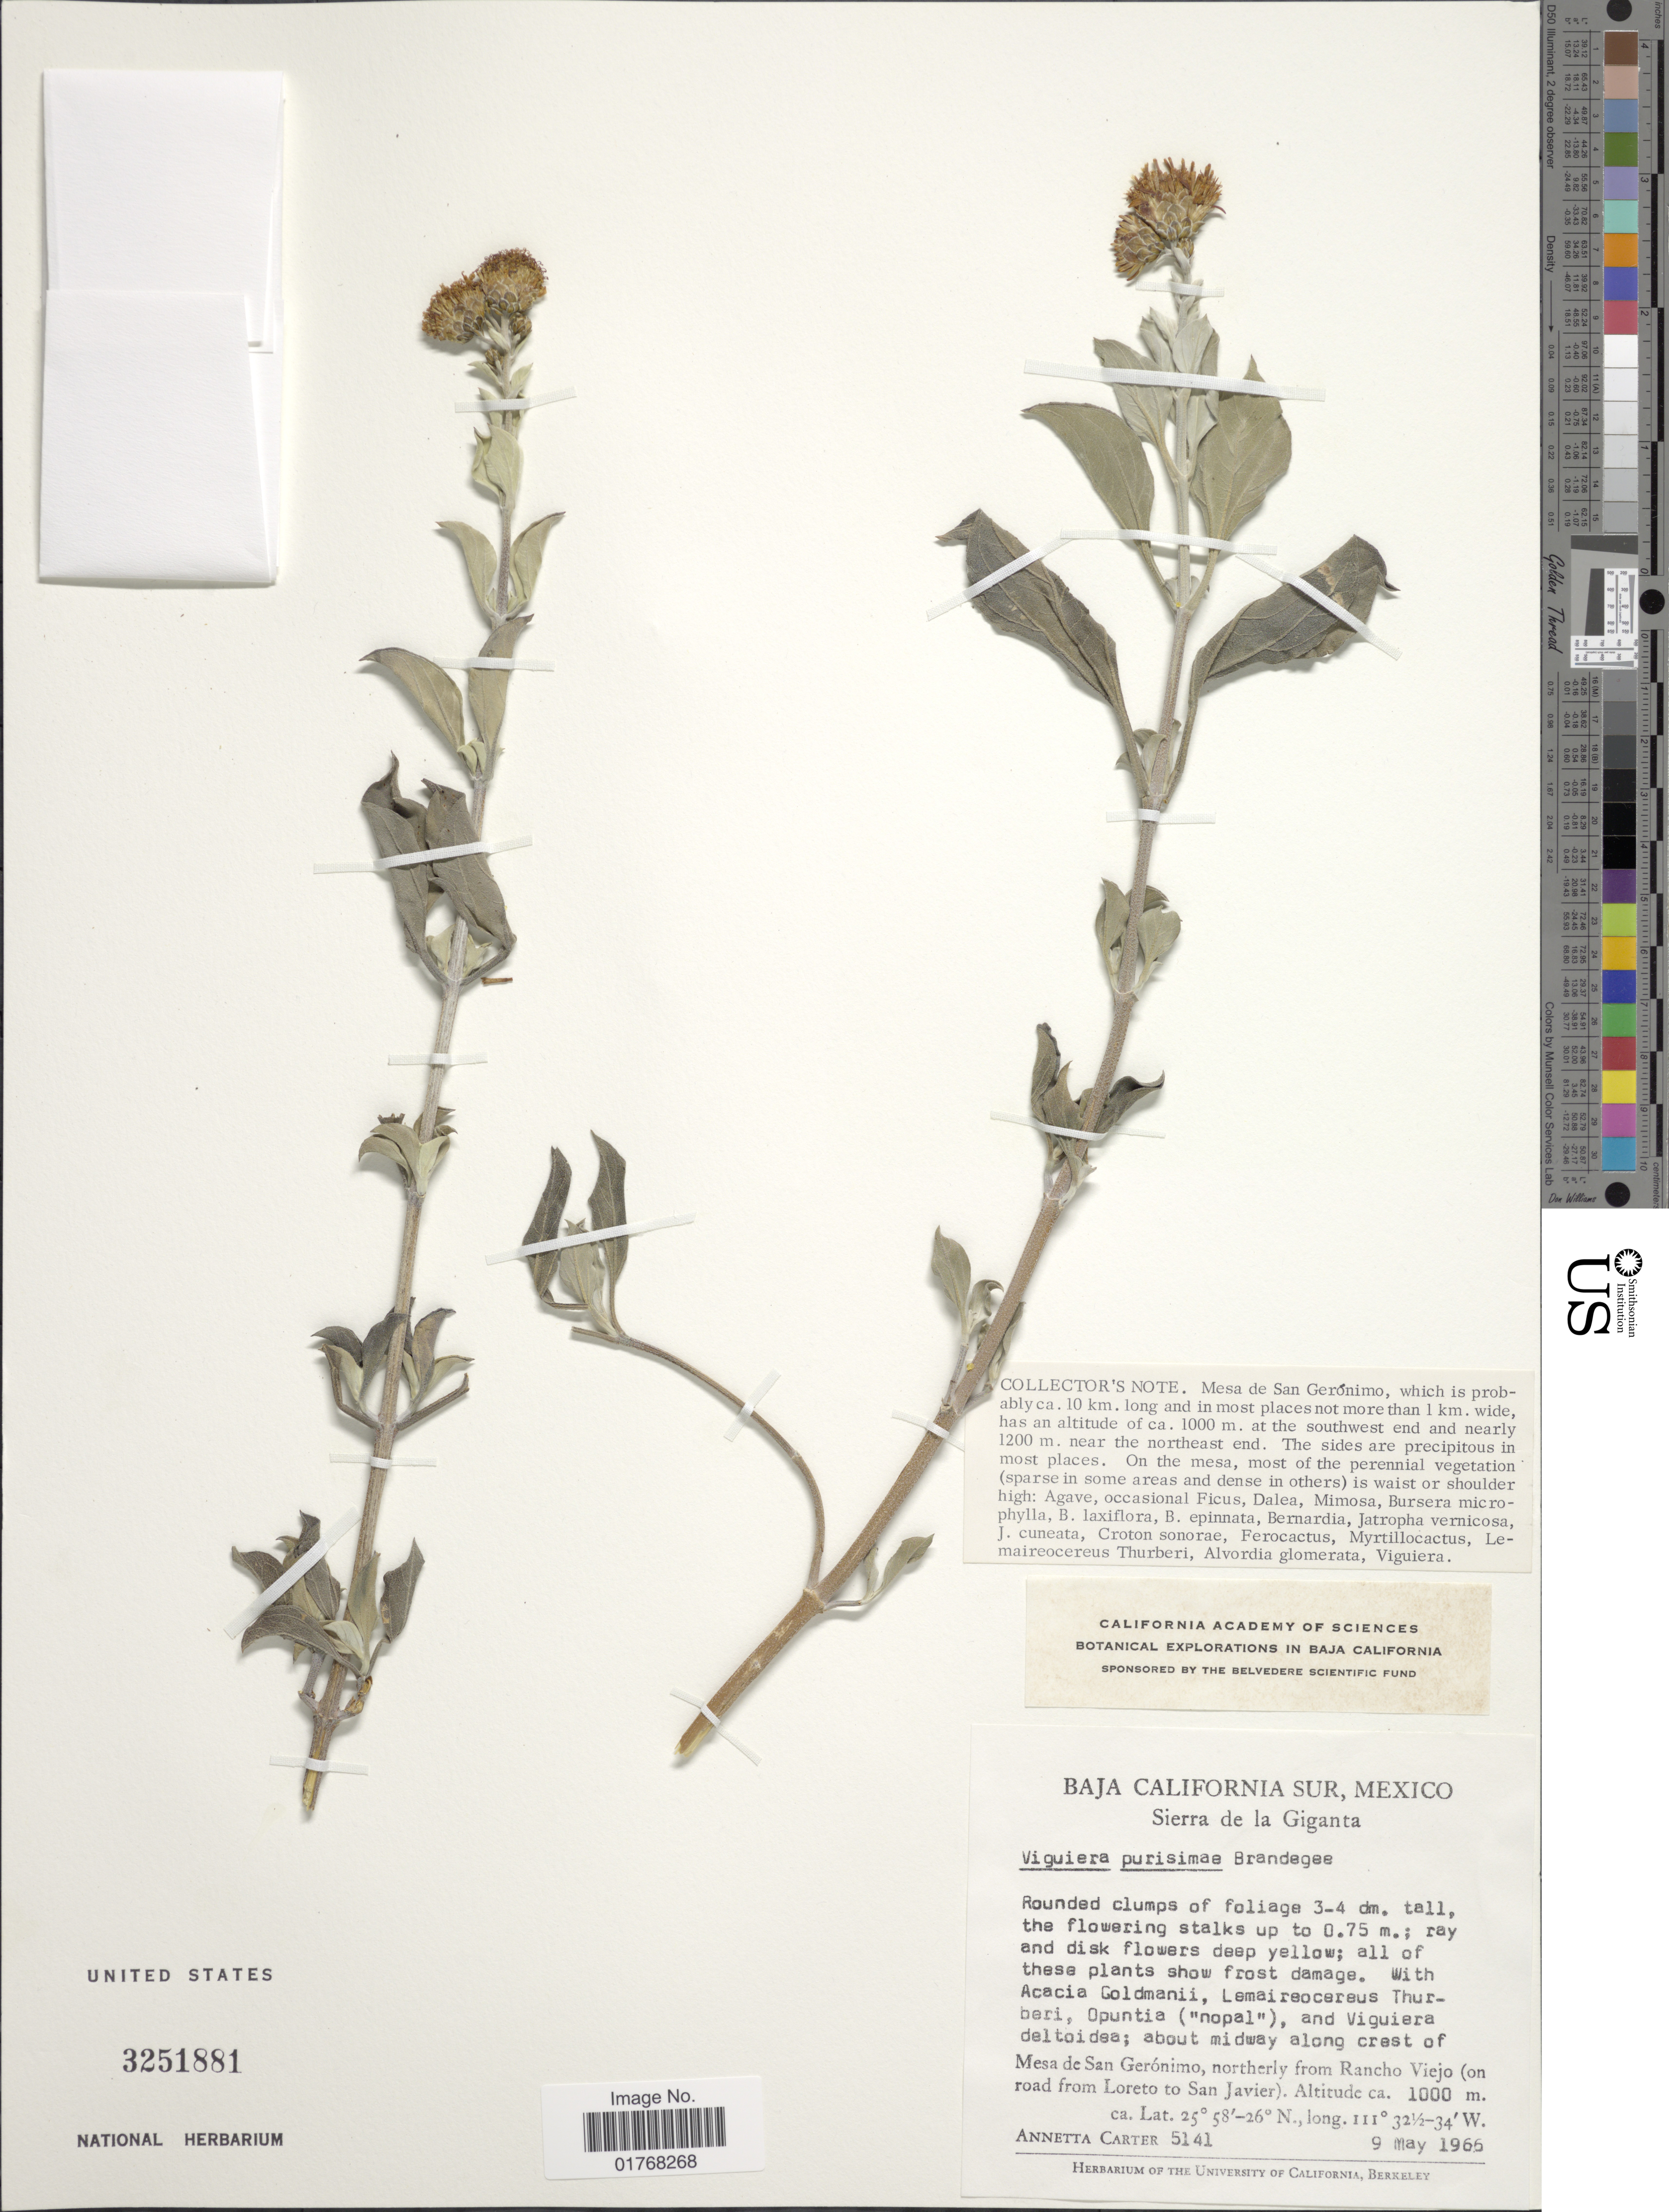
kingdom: Plantae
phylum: Tracheophyta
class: Magnoliopsida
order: Asterales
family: Asteraceae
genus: Viguiera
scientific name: Viguiera purisimae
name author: Brandegee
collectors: A. Carter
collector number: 5141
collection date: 1966-05-09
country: Mexico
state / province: Baja California Sur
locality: Sierra de la Giganta, Mesa de San Gerónimo, northerly from Rancho Viejo (on road from Loreto to San Viejo (on road from Loreto to San Javier)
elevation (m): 1000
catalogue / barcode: US 3251881